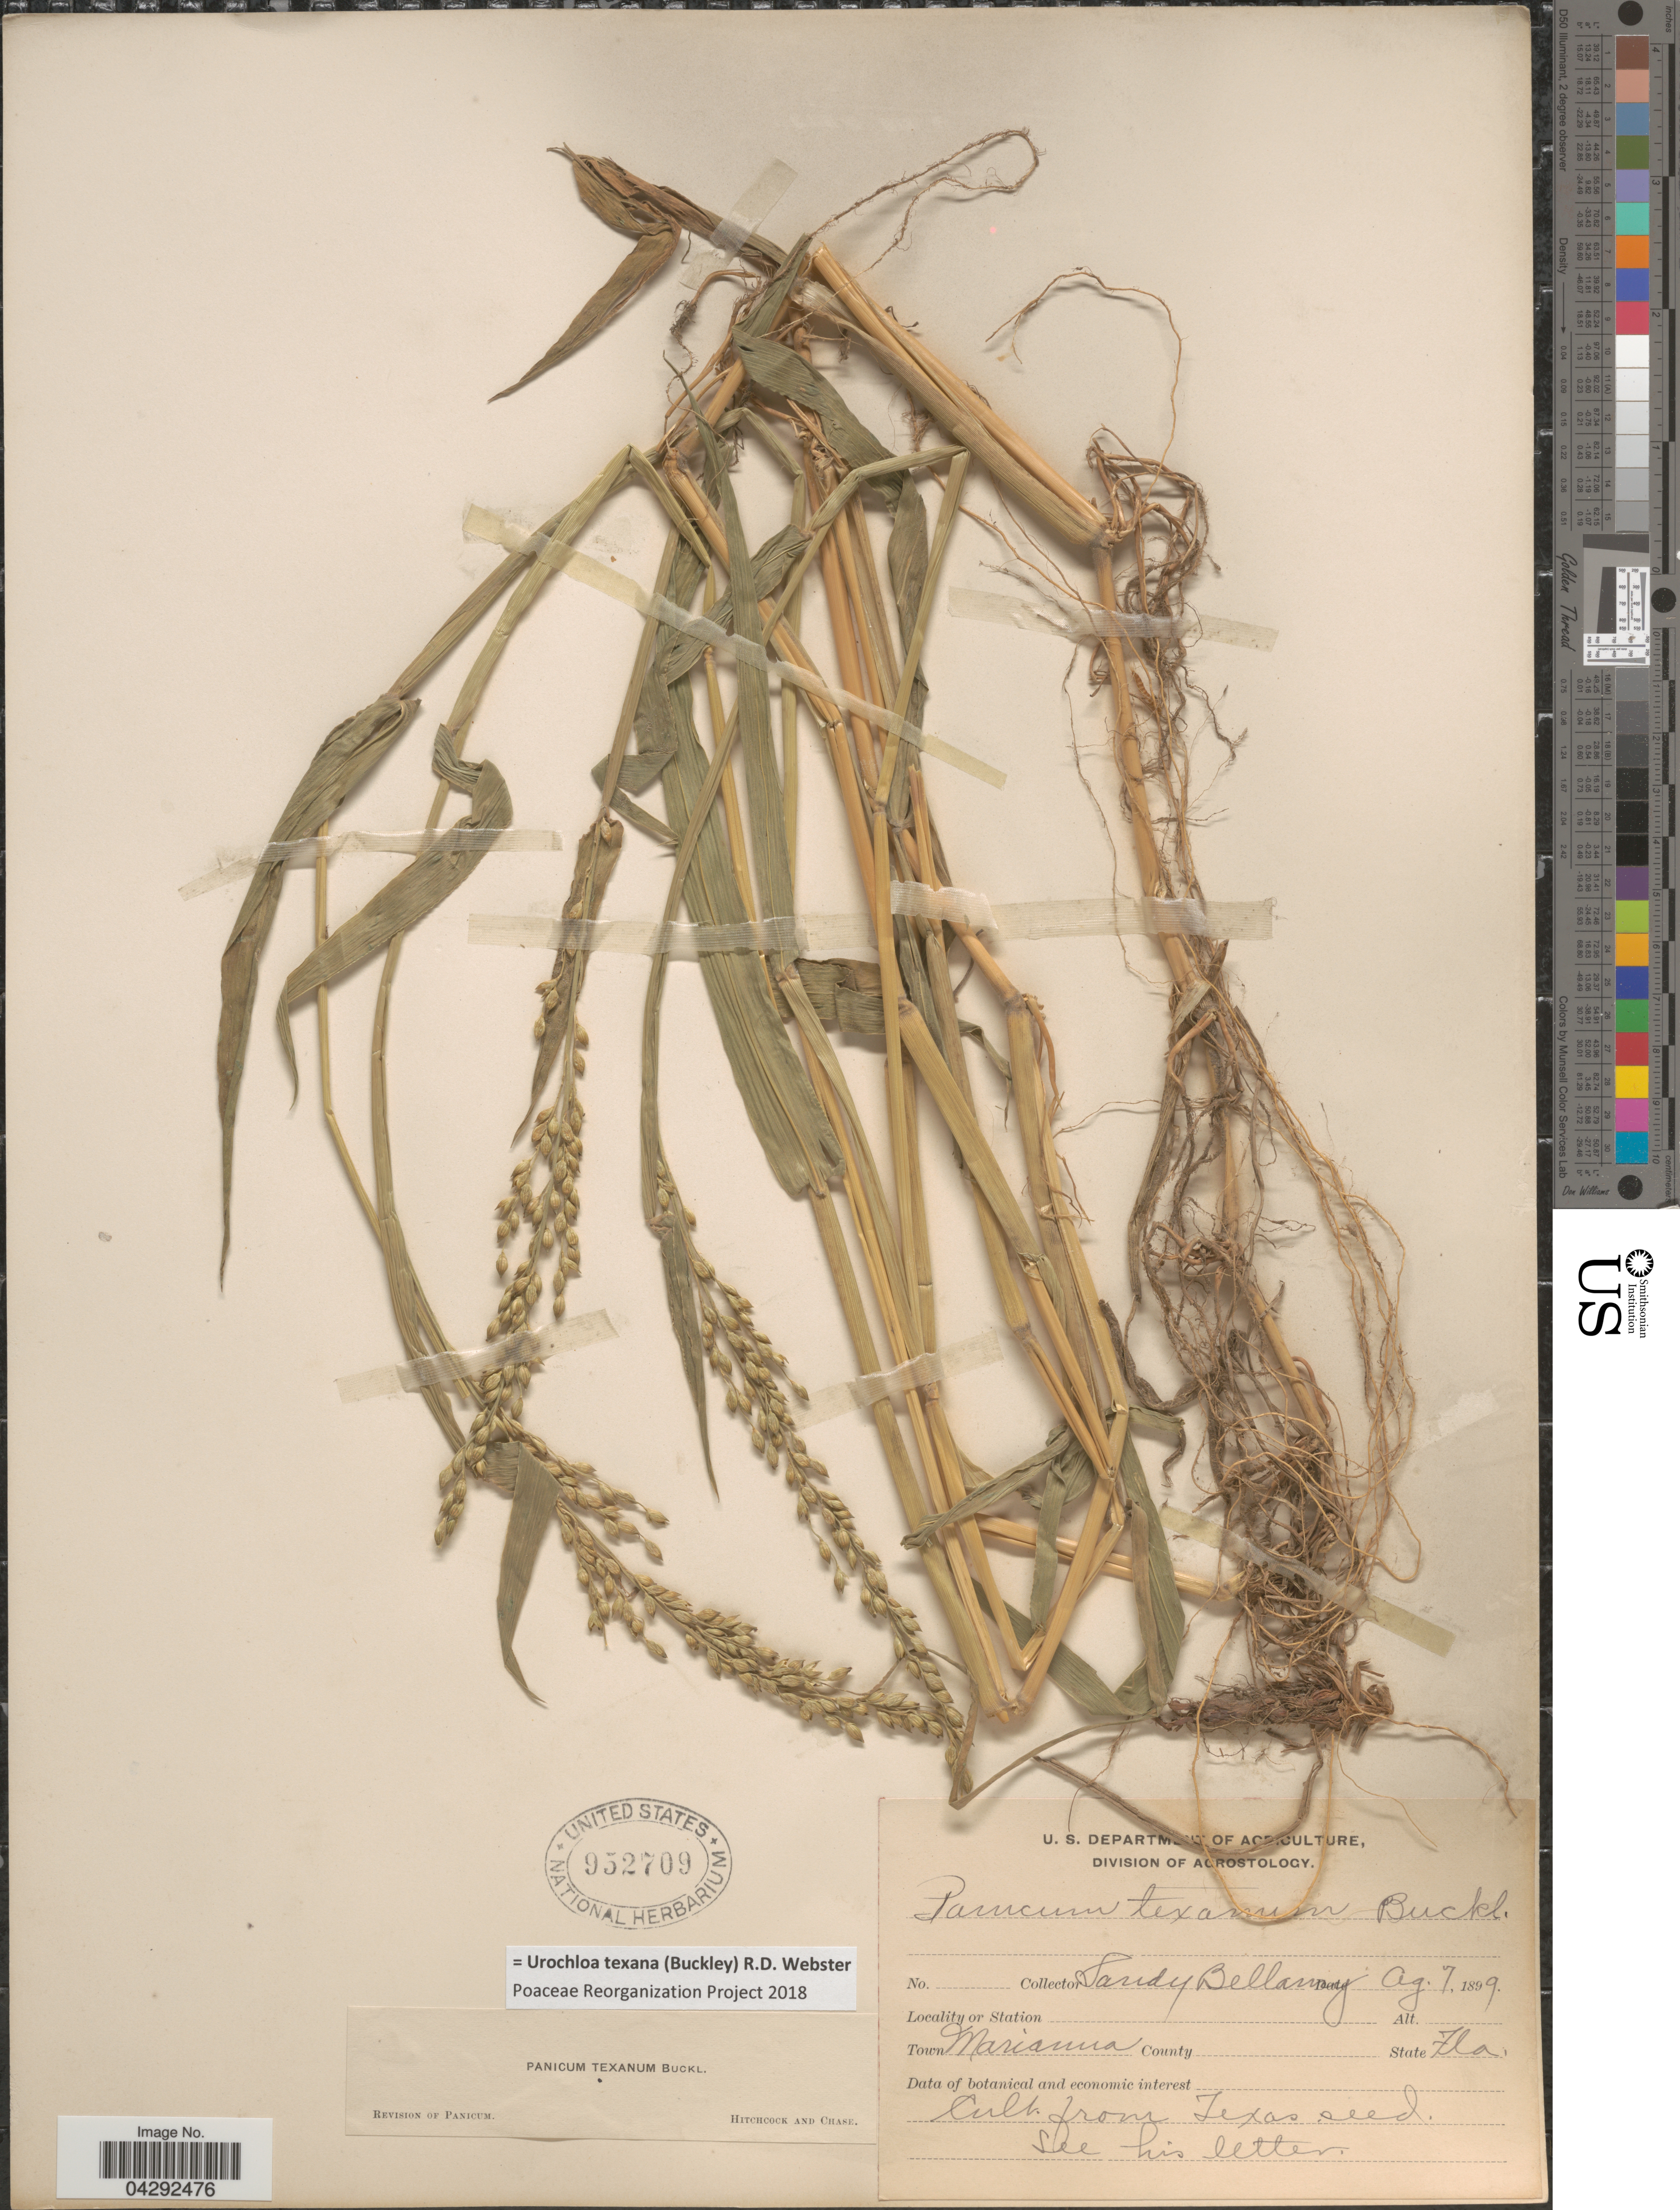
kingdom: Plantae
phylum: Tracheophyta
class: Liliopsida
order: Poales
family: Poaceae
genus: Urochloa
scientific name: Urochloa texana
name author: (Buckley) R.D. Webster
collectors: S. Bellamy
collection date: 1899-08-07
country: United States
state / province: Florida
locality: Town Marianna.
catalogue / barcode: US 952709